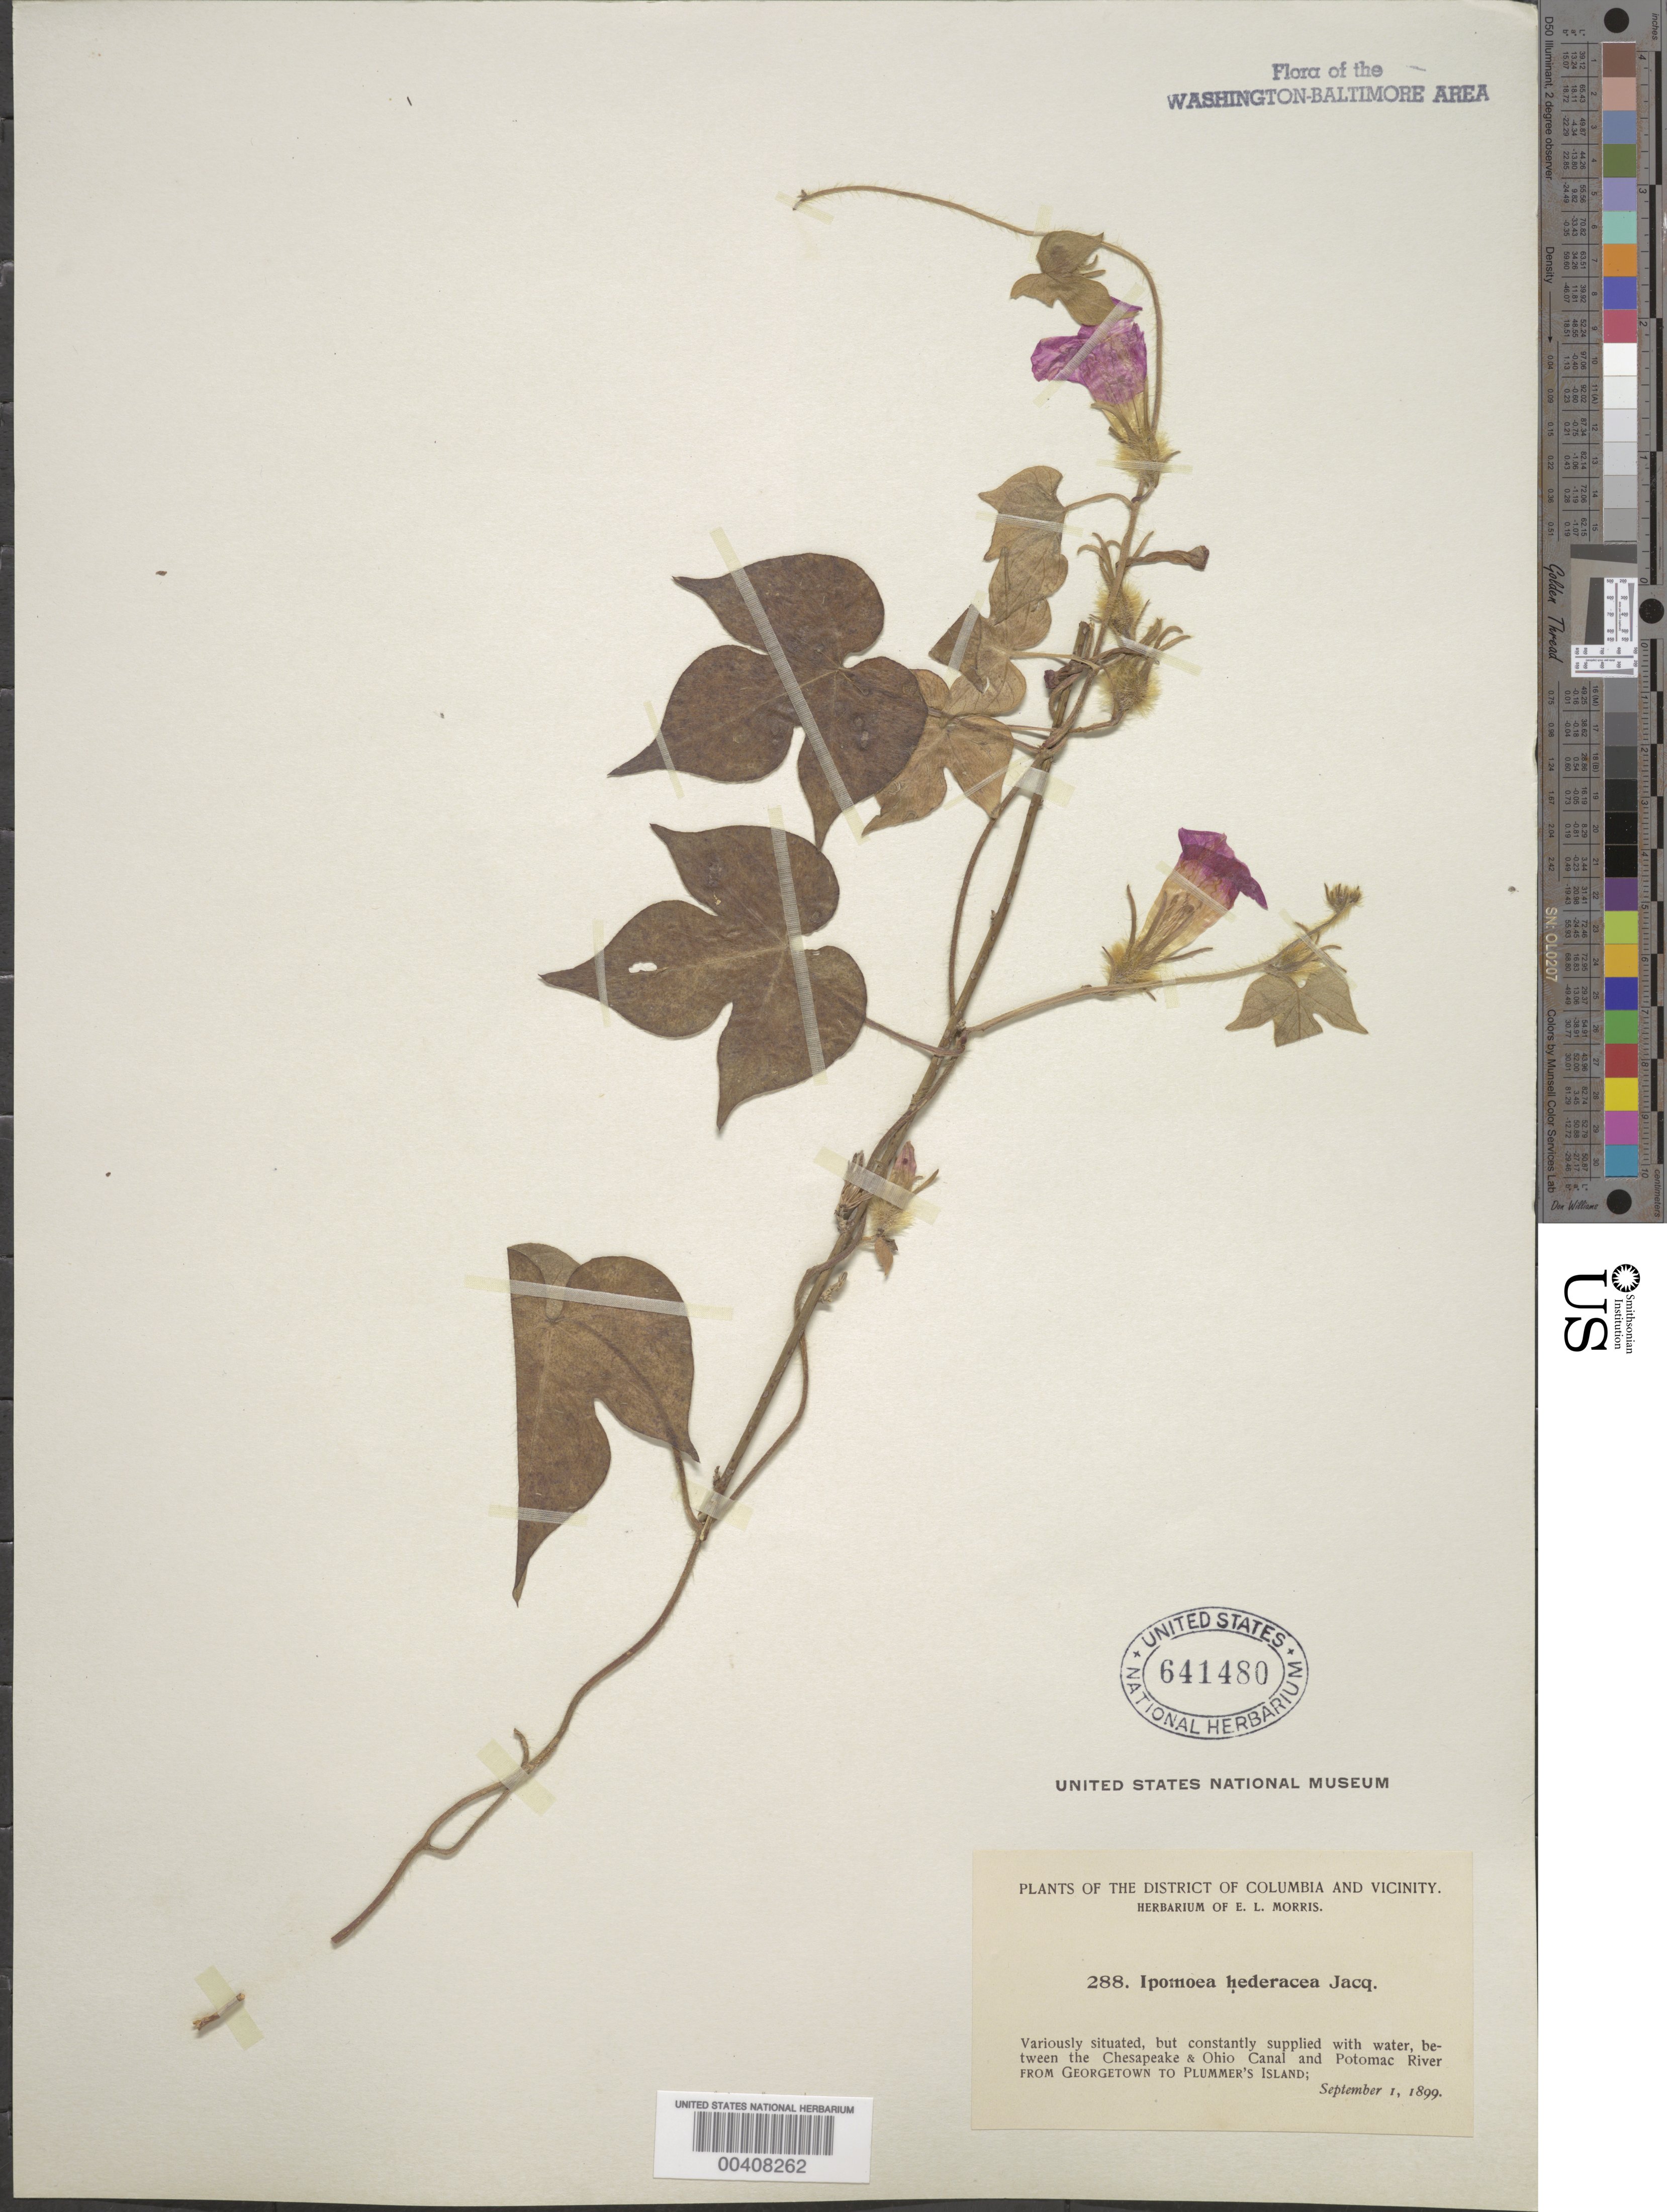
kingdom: Plantae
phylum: Tracheophyta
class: Magnoliopsida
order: Solanales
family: Convolvulaceae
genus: Ipomoea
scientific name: Ipomoea hederacea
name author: Jacq.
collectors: E. L. Morris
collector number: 288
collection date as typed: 01 Sep 1899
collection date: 1899-09-01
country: United States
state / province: Maryland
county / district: Montgomery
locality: From Georgetown to Plummers Island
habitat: Variously situated, constantly supplied with water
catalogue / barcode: US 641480